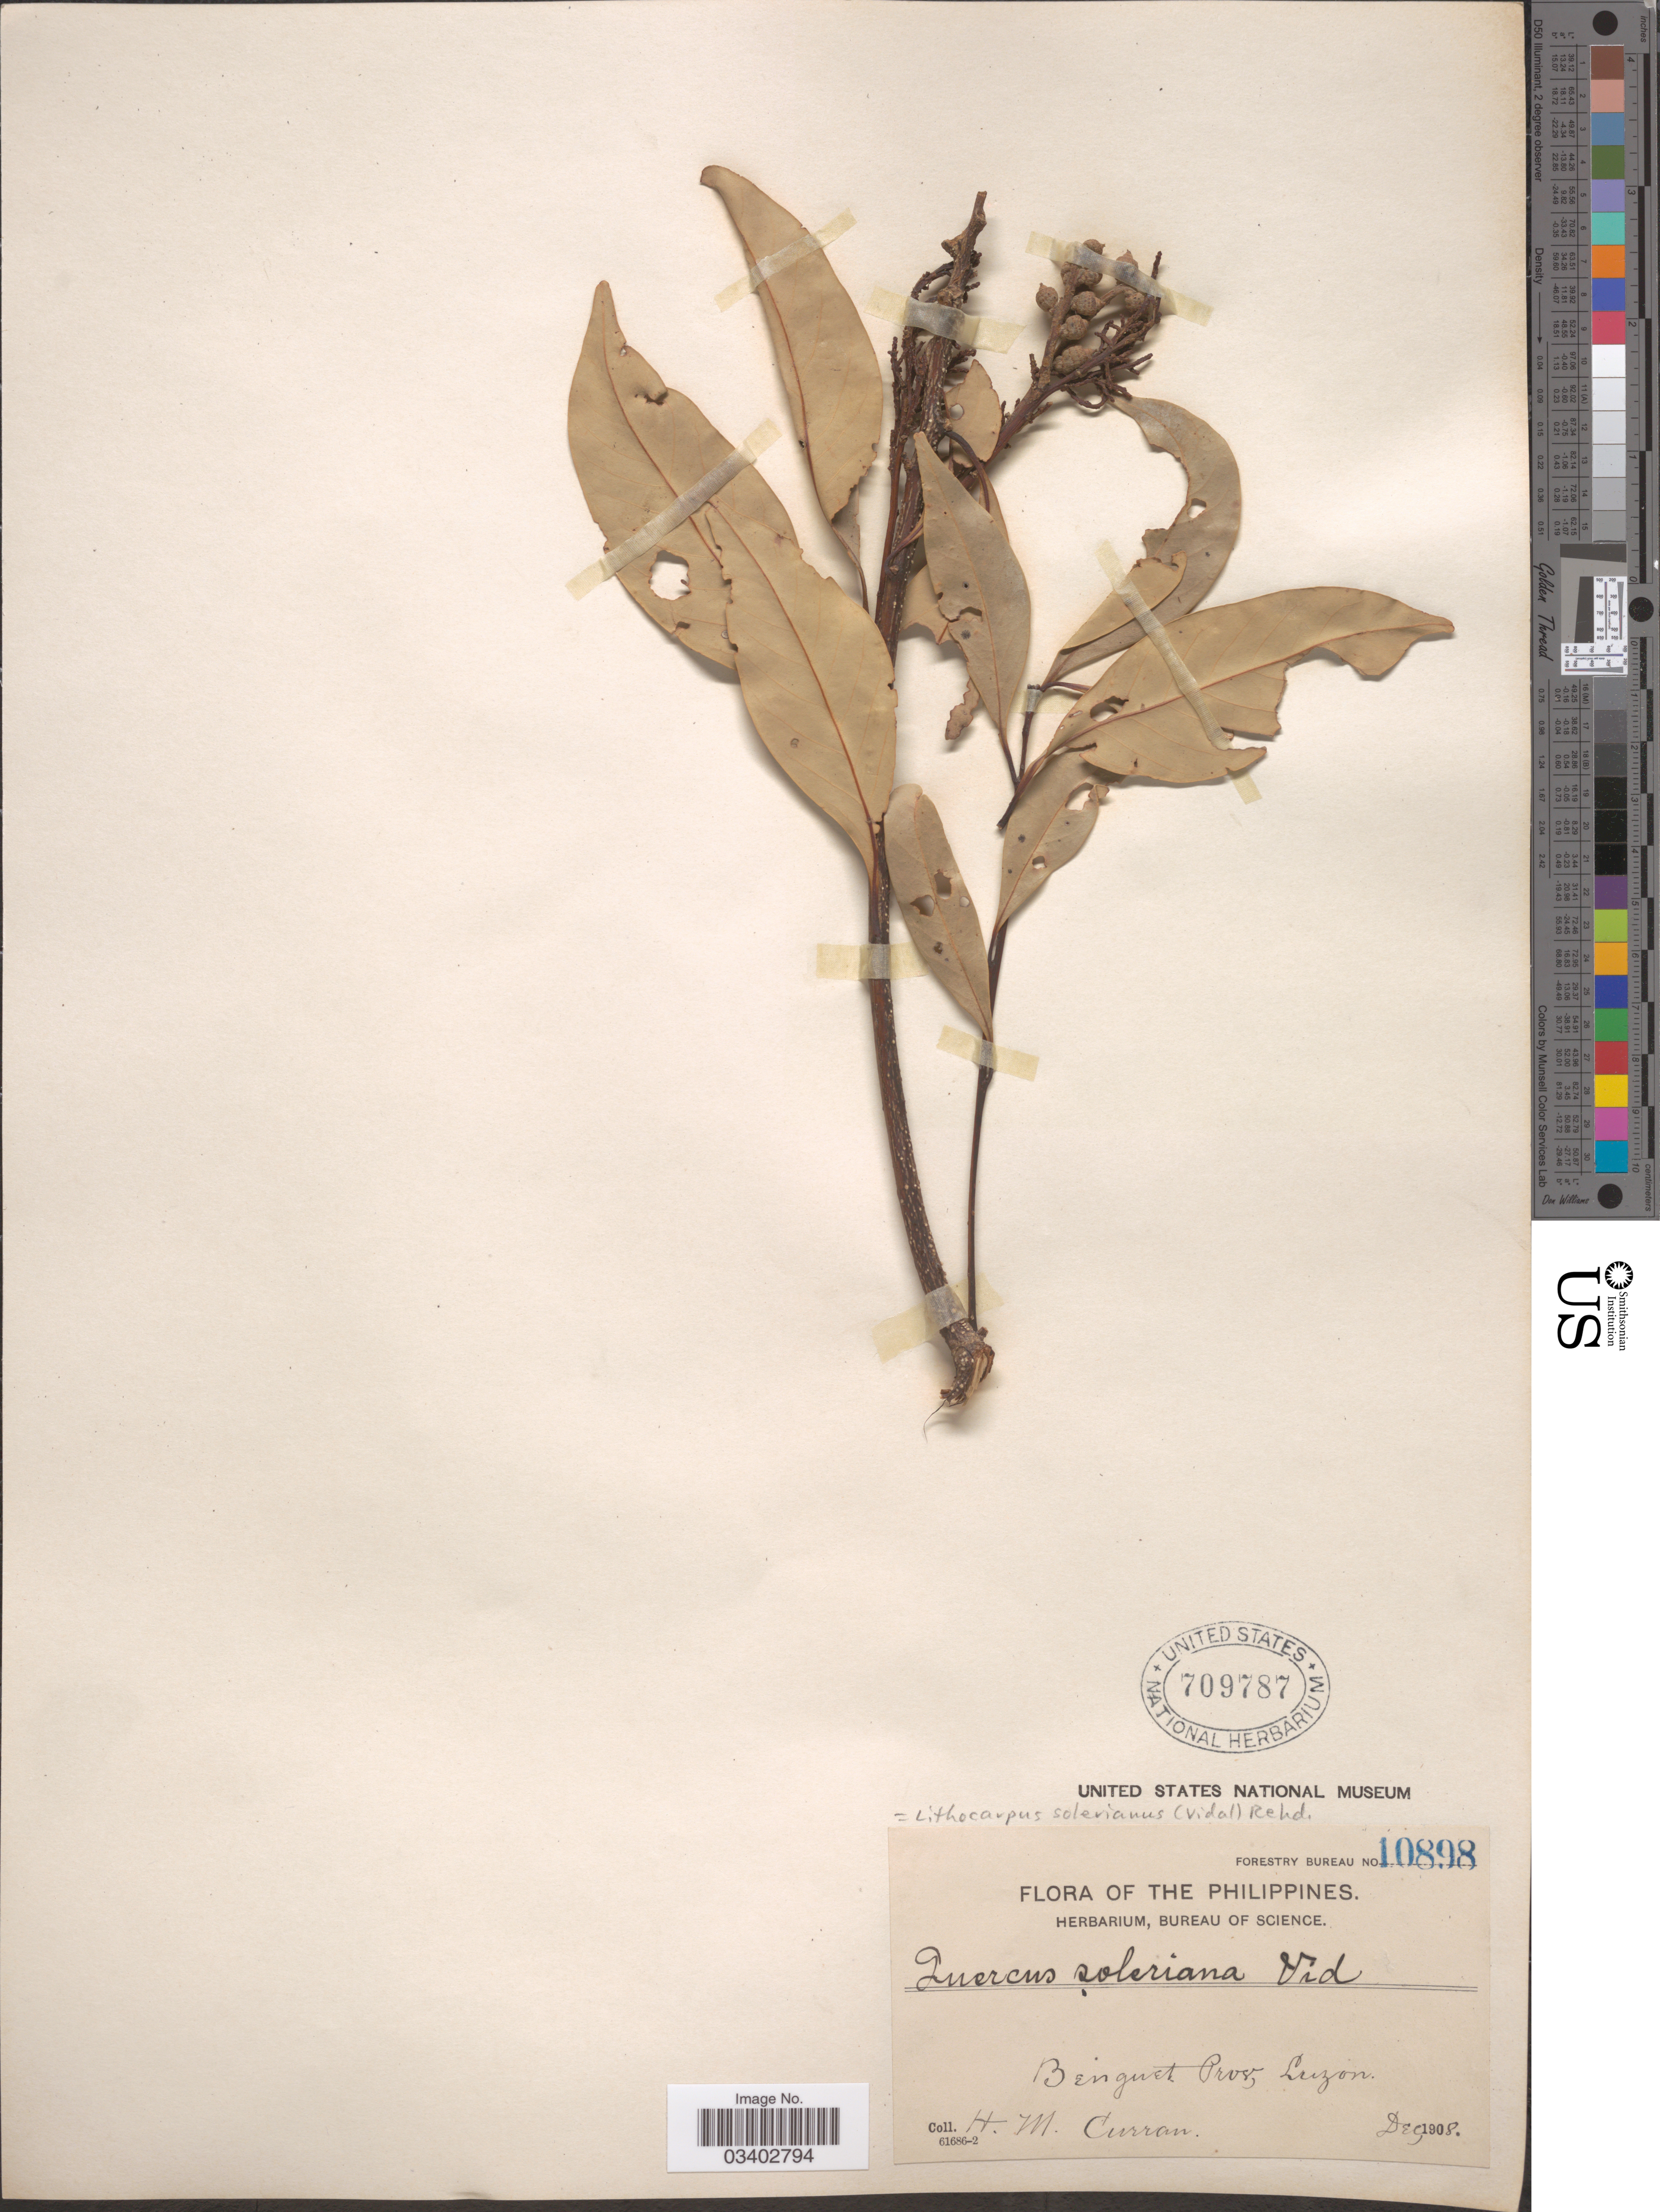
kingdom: Plantae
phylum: Tracheophyta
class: Magnoliopsida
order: Fagales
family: Fagaceae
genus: Lithocarpus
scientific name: Lithocarpus solerianus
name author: (Vidal) Rehder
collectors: H. M. Curran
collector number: Forestry Bureau 10898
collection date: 1908-12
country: Philippines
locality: Benguet Prov, Luzon.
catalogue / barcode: US 709787